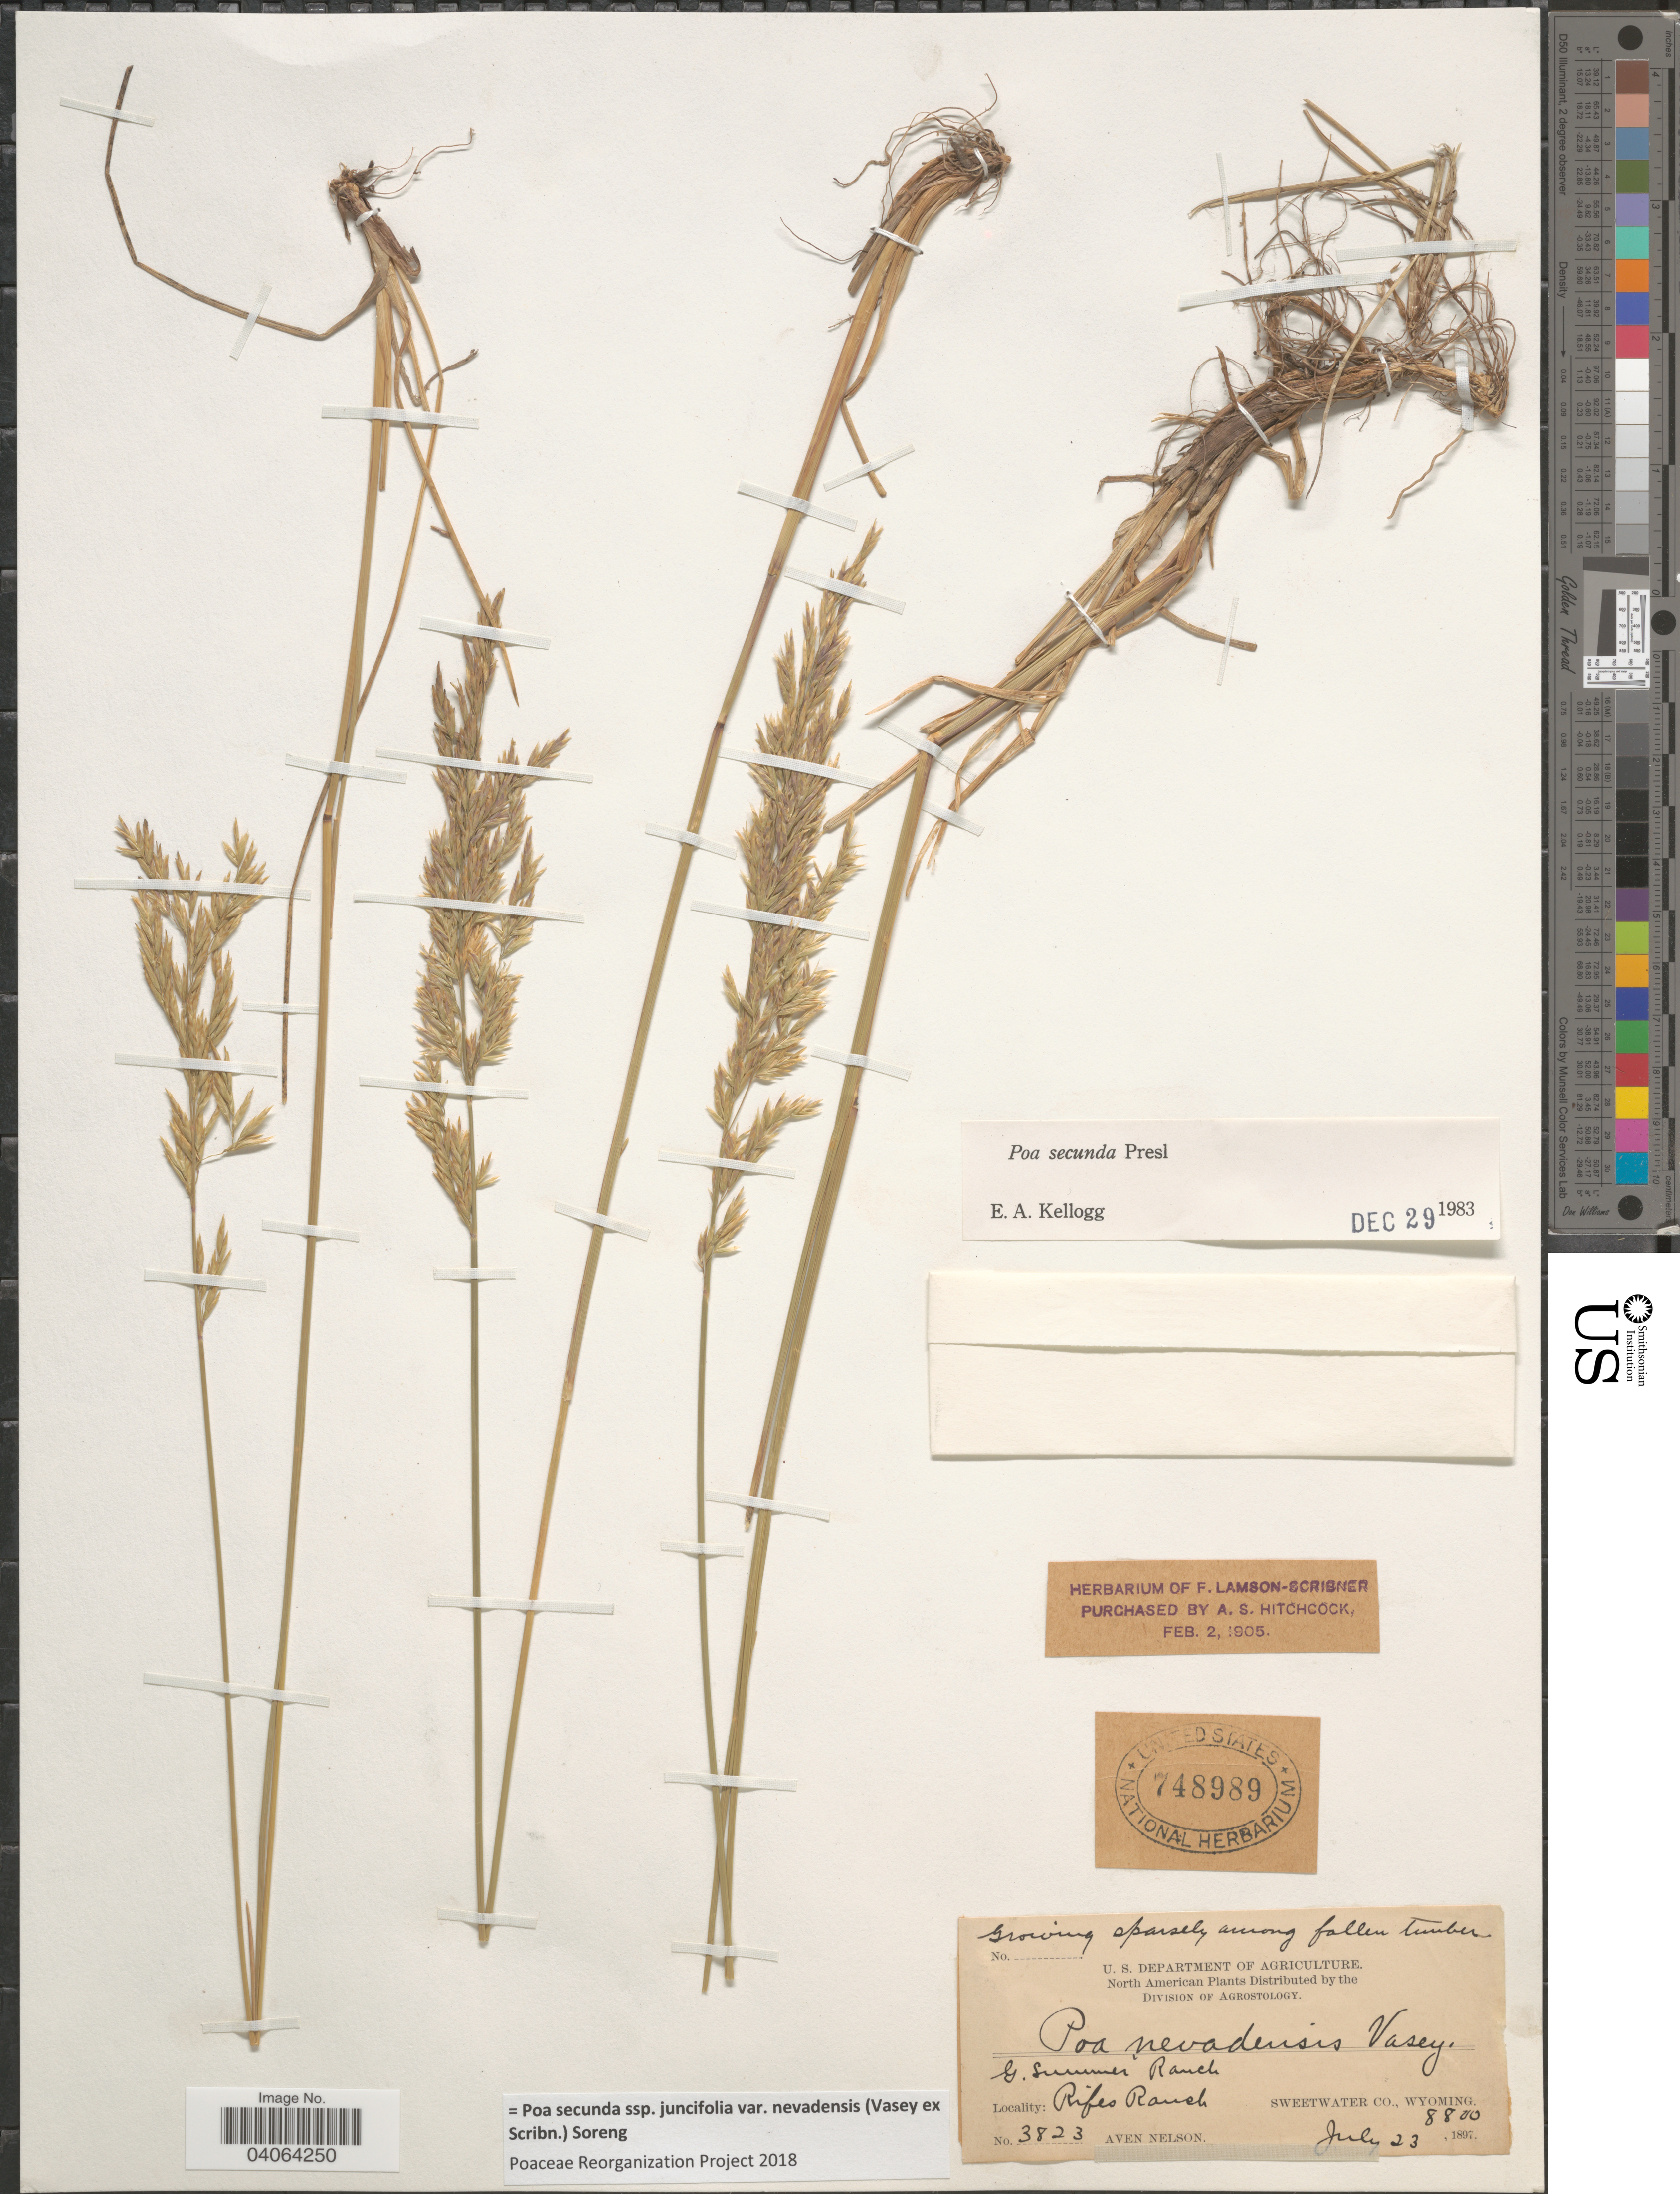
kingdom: Plantae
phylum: Tracheophyta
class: Liliopsida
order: Poales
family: Poaceae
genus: Poa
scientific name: Poa secunda subsp. juncifolia var. nevadensis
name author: (Vasey ex Scribn.) Soreng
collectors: A. Nelson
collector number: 3823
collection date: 1897-07-23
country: United States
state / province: Wyoming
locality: G. Summer Ranch. Rifes Ranch. Sweetwater Co.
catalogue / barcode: US 748989